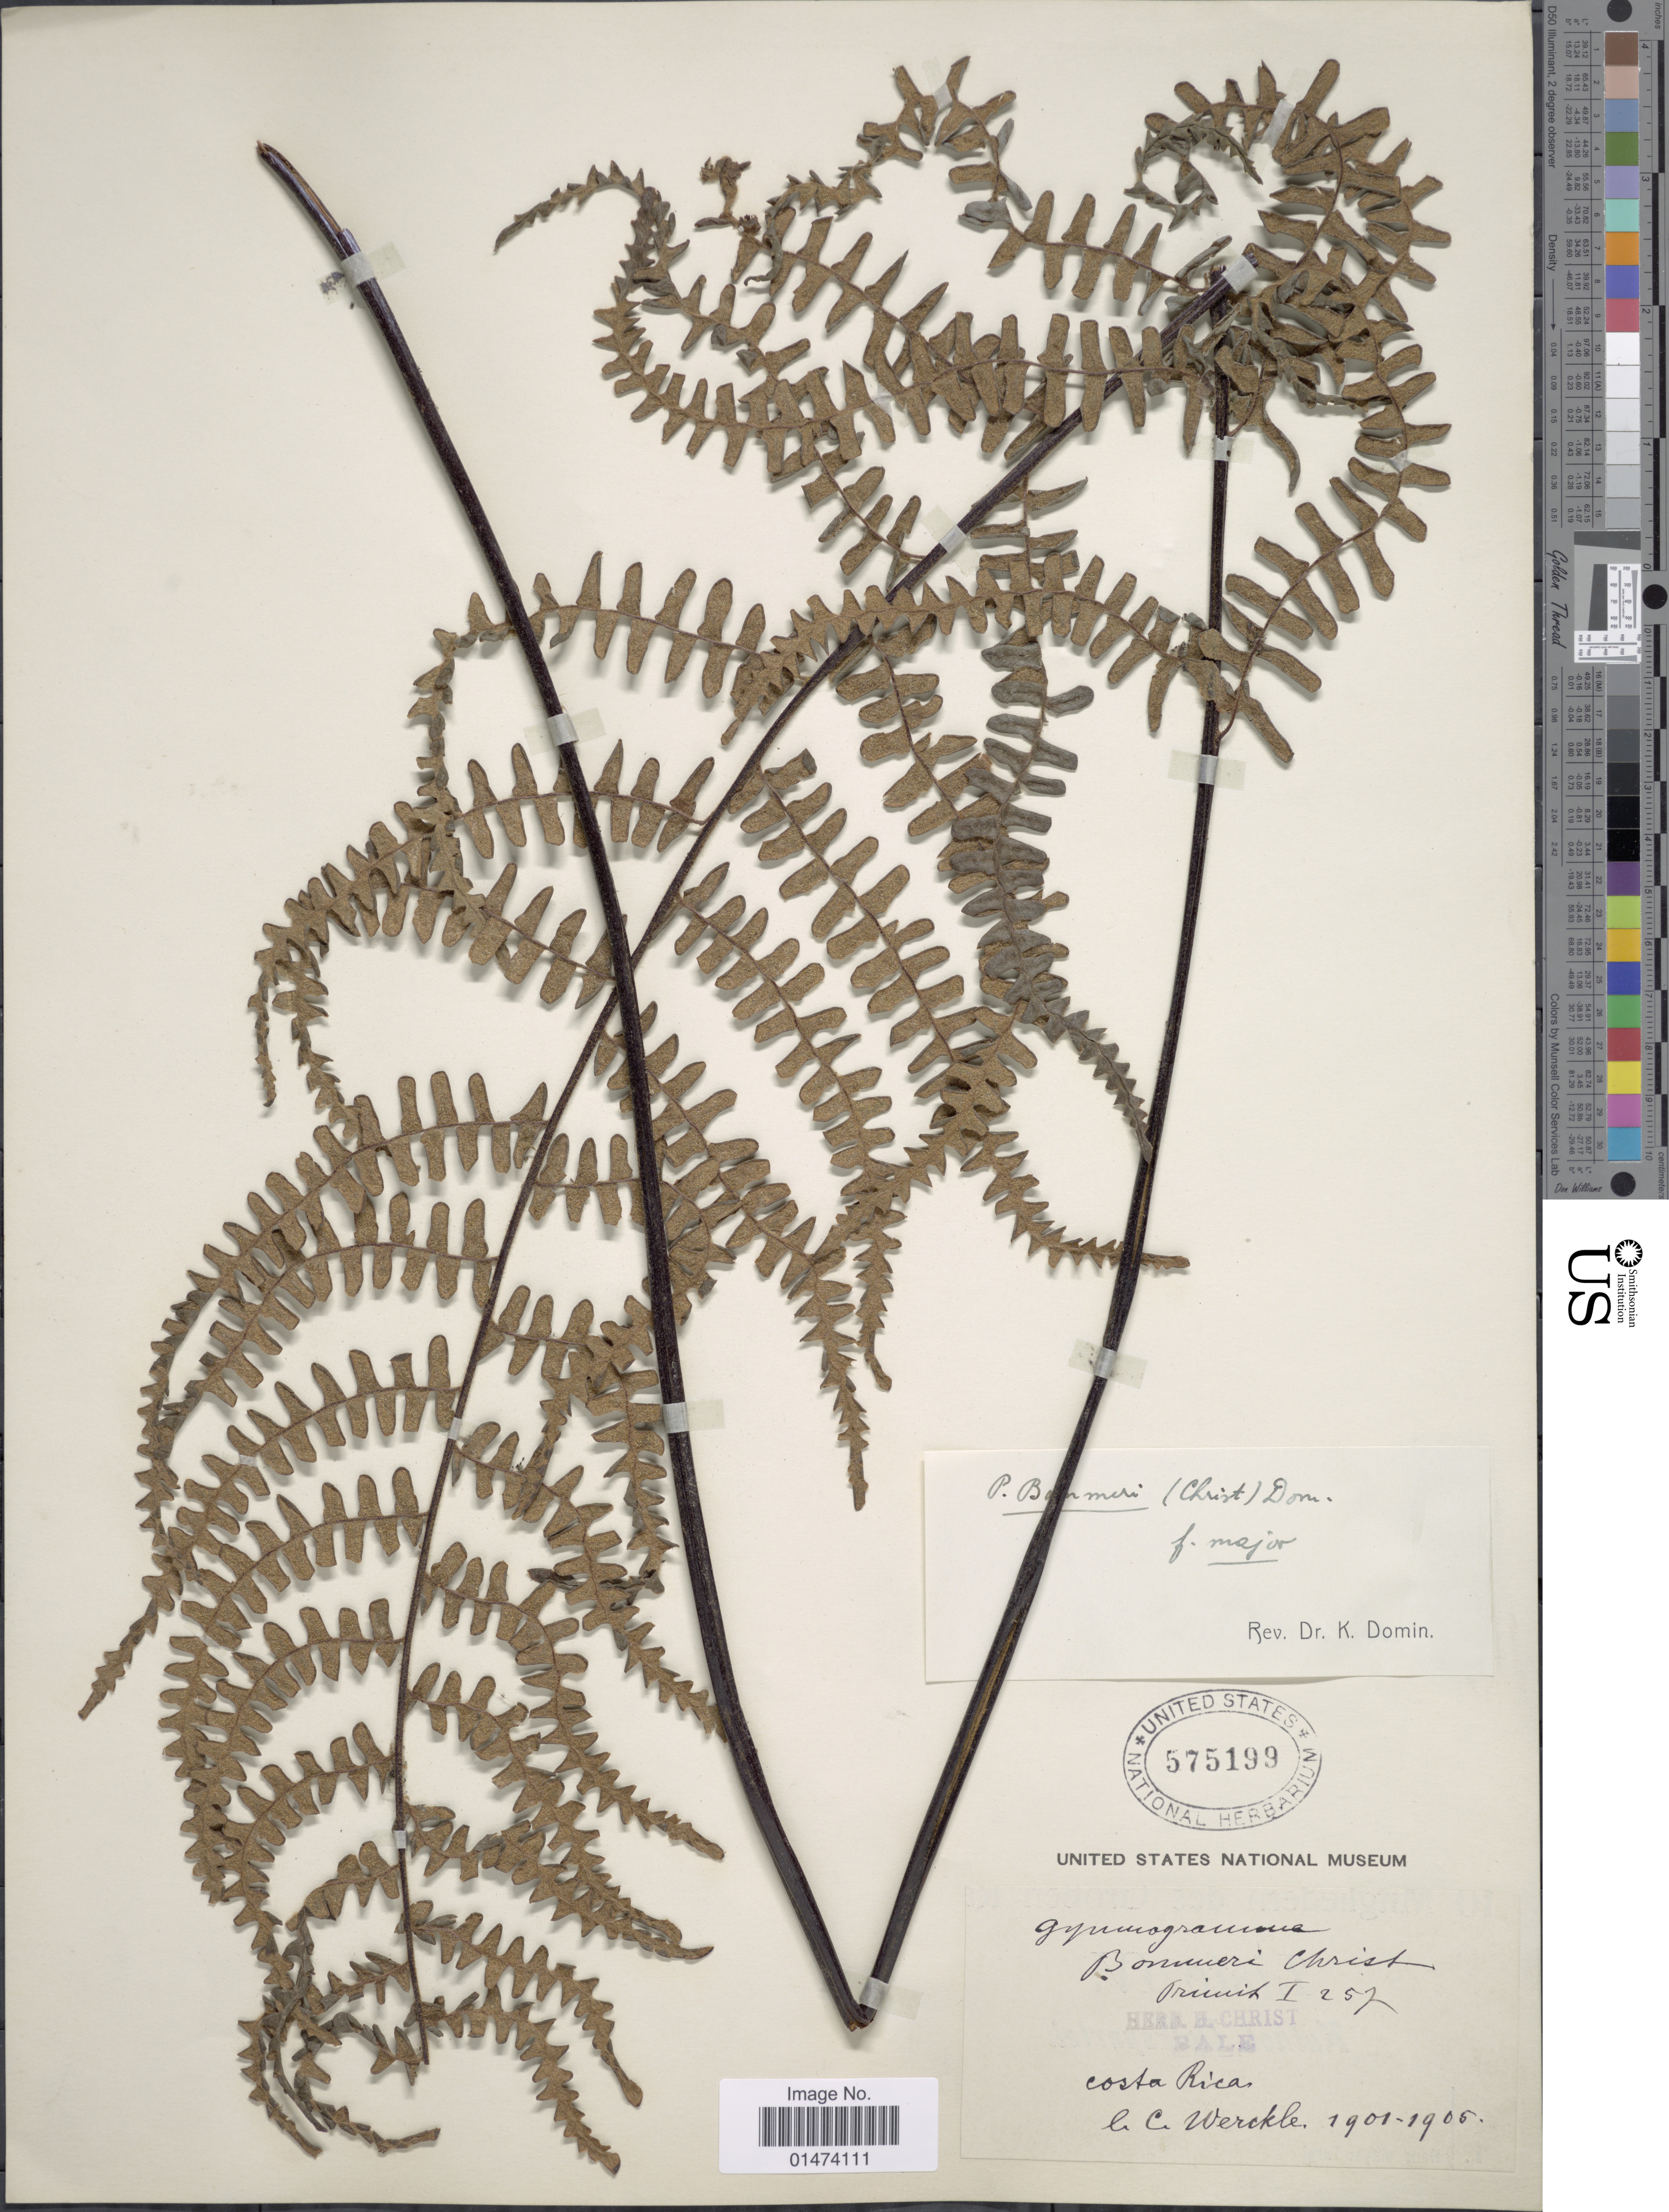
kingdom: Plantae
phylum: Tracheophyta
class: Polypodiopsida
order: Polypodiales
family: Pteridaceae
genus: Pityrogramma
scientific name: Pityrogramma ferruginea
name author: (Kunze) Maxon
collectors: C. C Wercklé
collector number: I257?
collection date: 1901/1905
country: Costa Rica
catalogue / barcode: US 575199